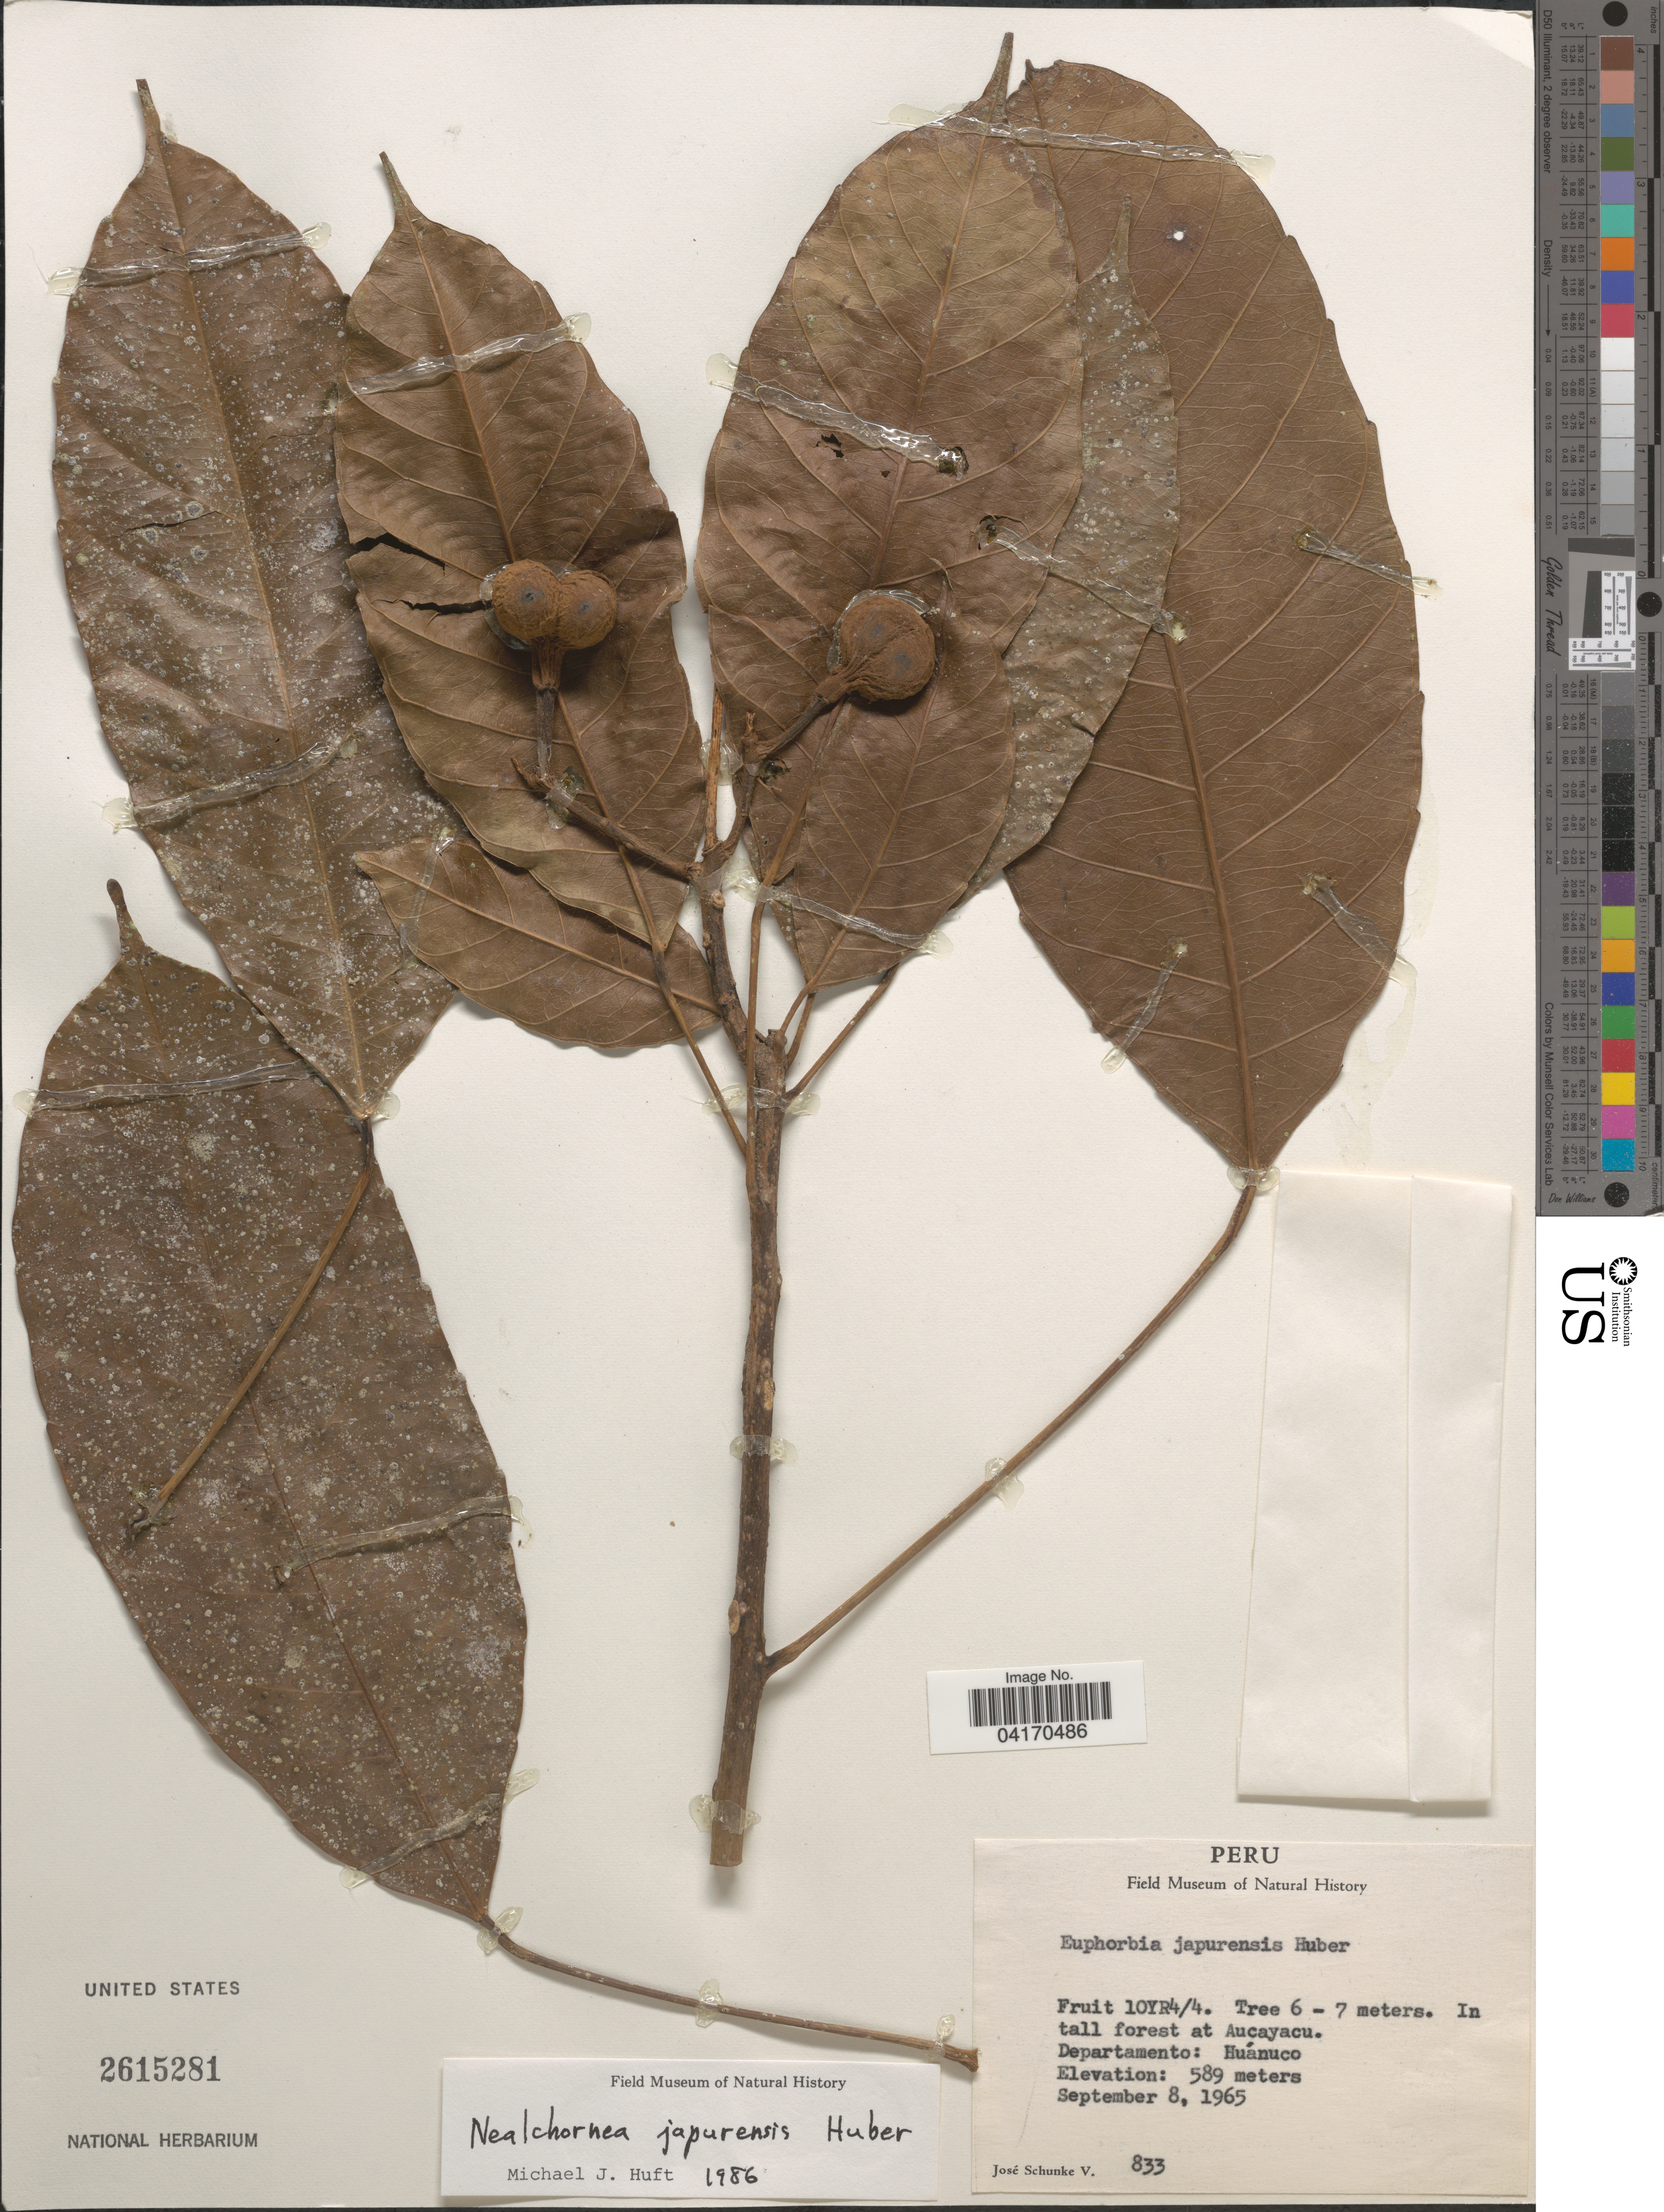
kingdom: Plantae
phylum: Tracheophyta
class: Magnoliopsida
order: Malpighiales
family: Euphorbiaceae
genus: Nealchornea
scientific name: Nealchornea yapurensis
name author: Huber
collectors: J. Schunke Vigo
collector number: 833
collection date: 1965-09-08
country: Peru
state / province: Huánuco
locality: In tall forest at Aucayacu. Departamento: Huánuco.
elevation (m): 589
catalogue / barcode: US 2615281